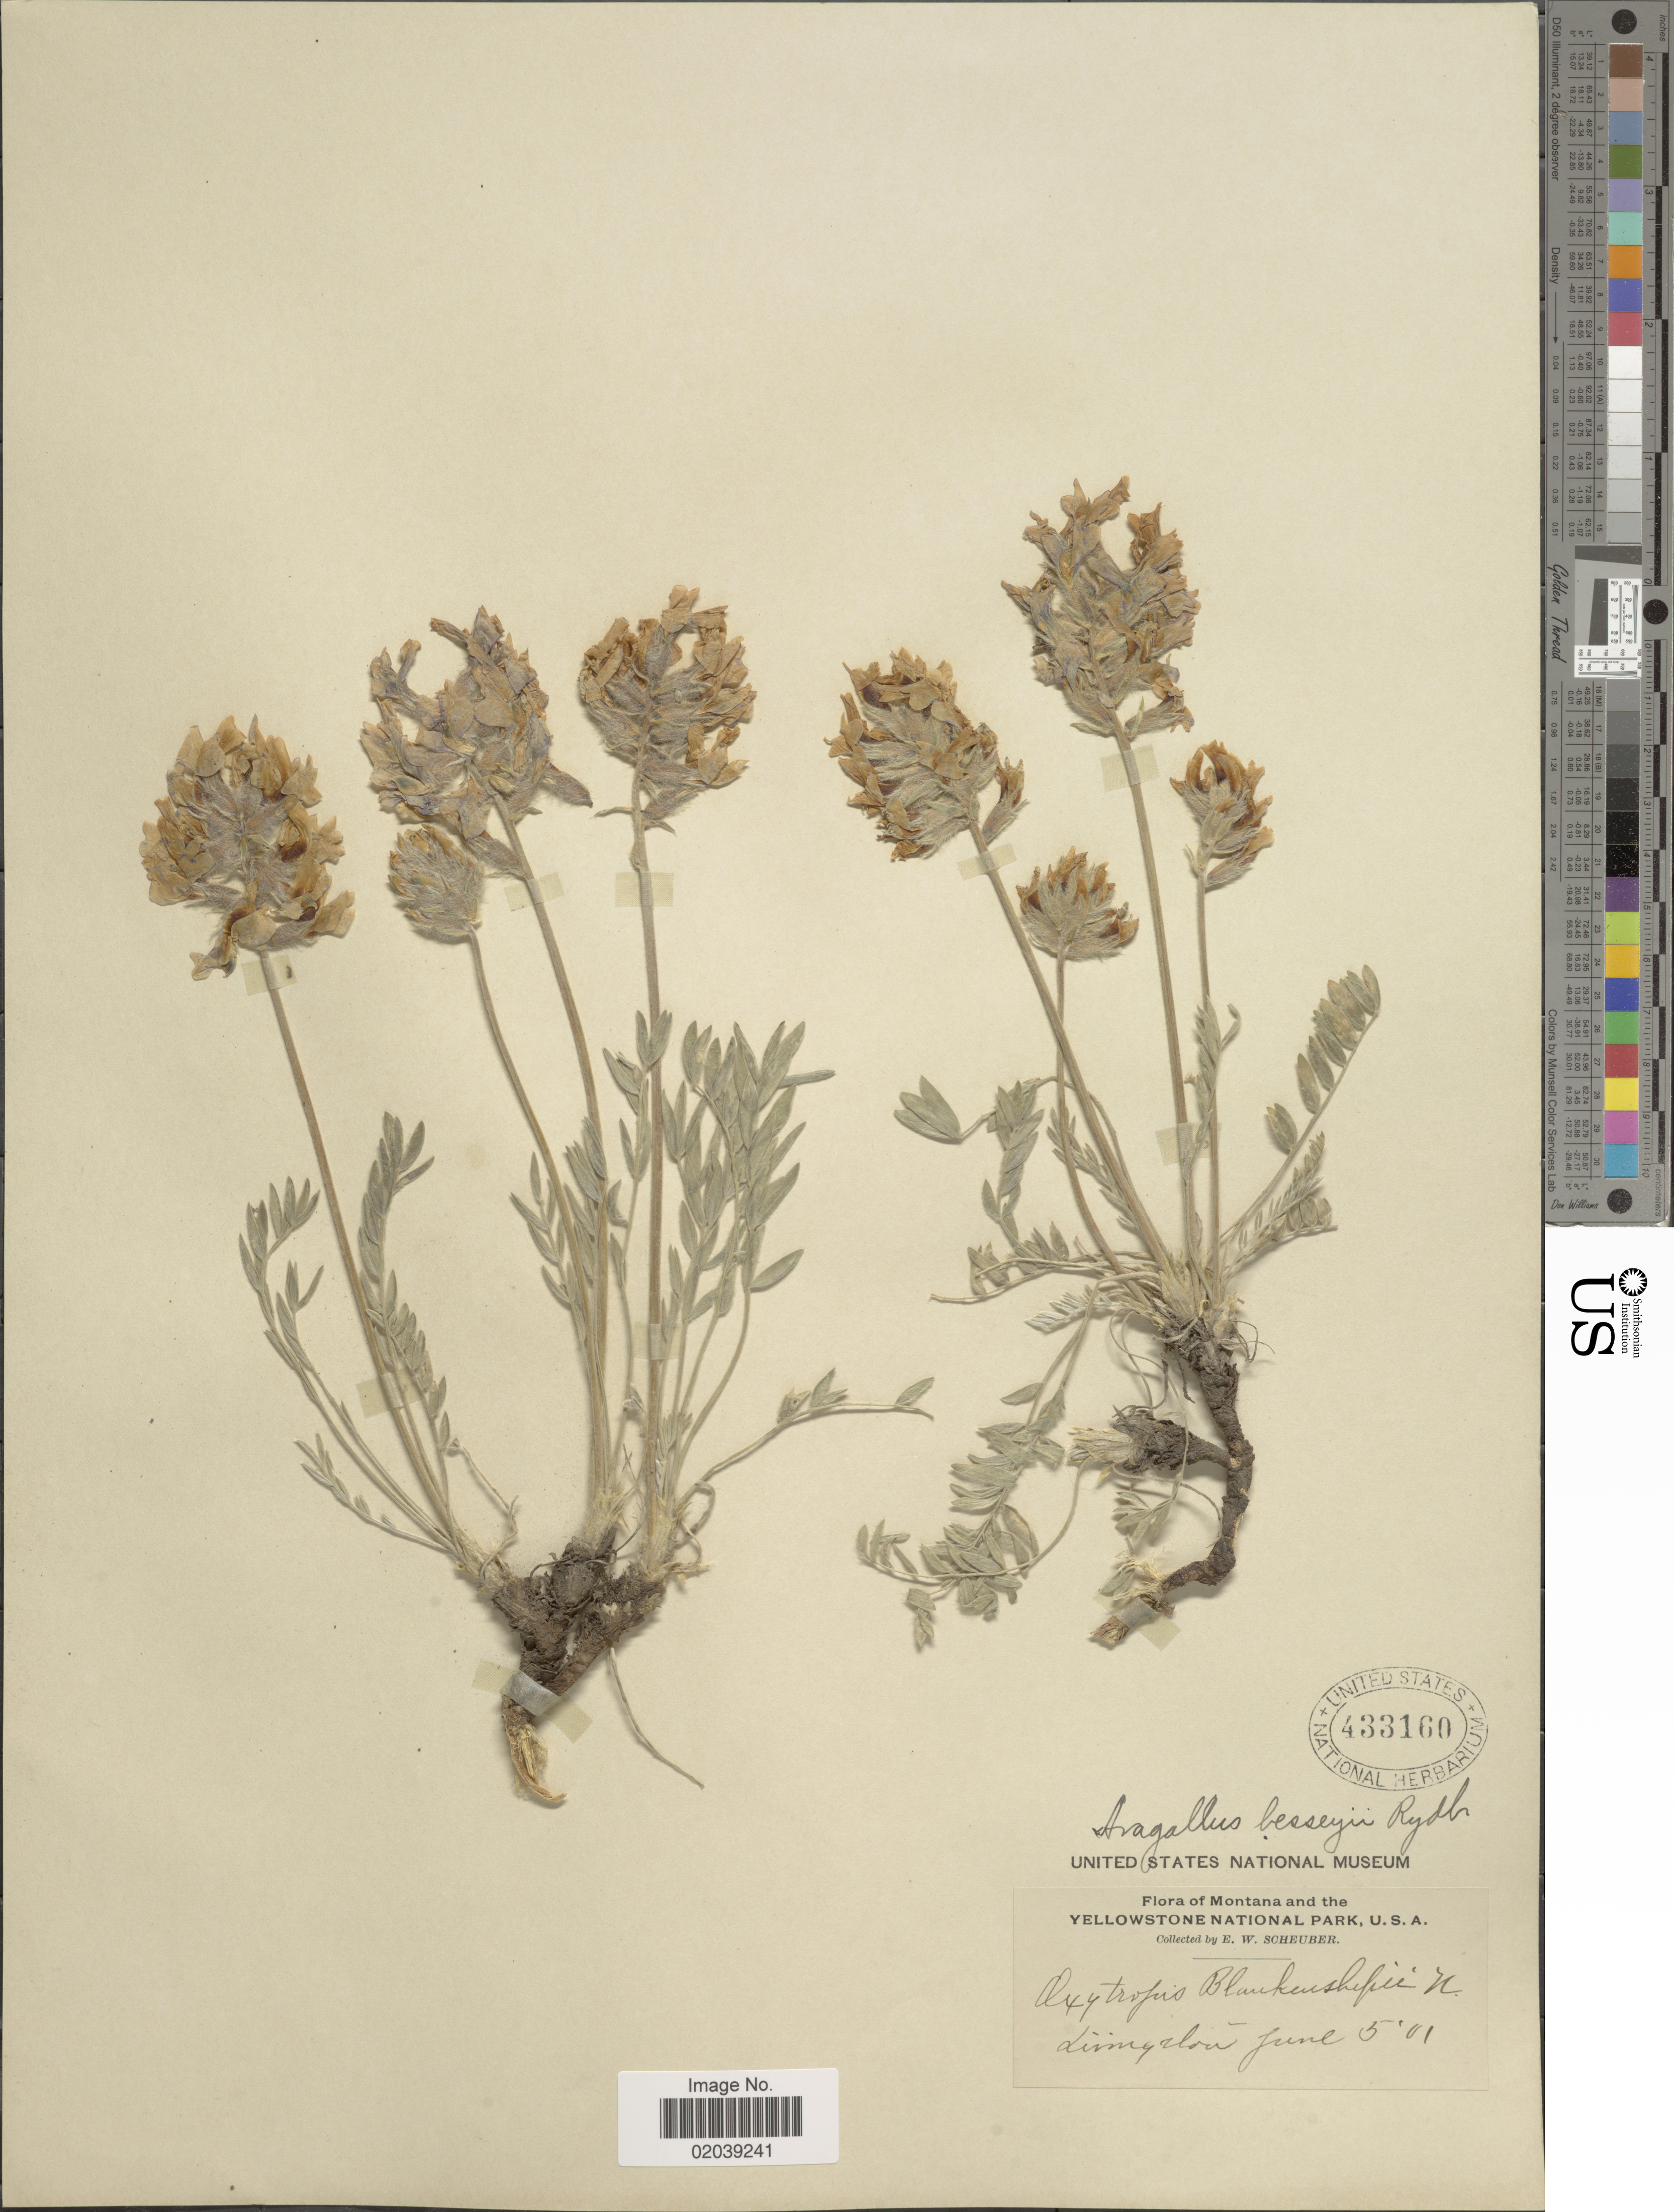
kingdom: Plantae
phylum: Tracheophyta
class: Magnoliopsida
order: Fabales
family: Fabaceae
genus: Oxytropis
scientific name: Oxytropis besseyi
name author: (Rydb.) Blank.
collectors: E. Scheuber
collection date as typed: Transcribed d/m/y: 5/6/1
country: United States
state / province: Montana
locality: Montana and the Yellowstone National Park, Livingston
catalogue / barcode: US 433160